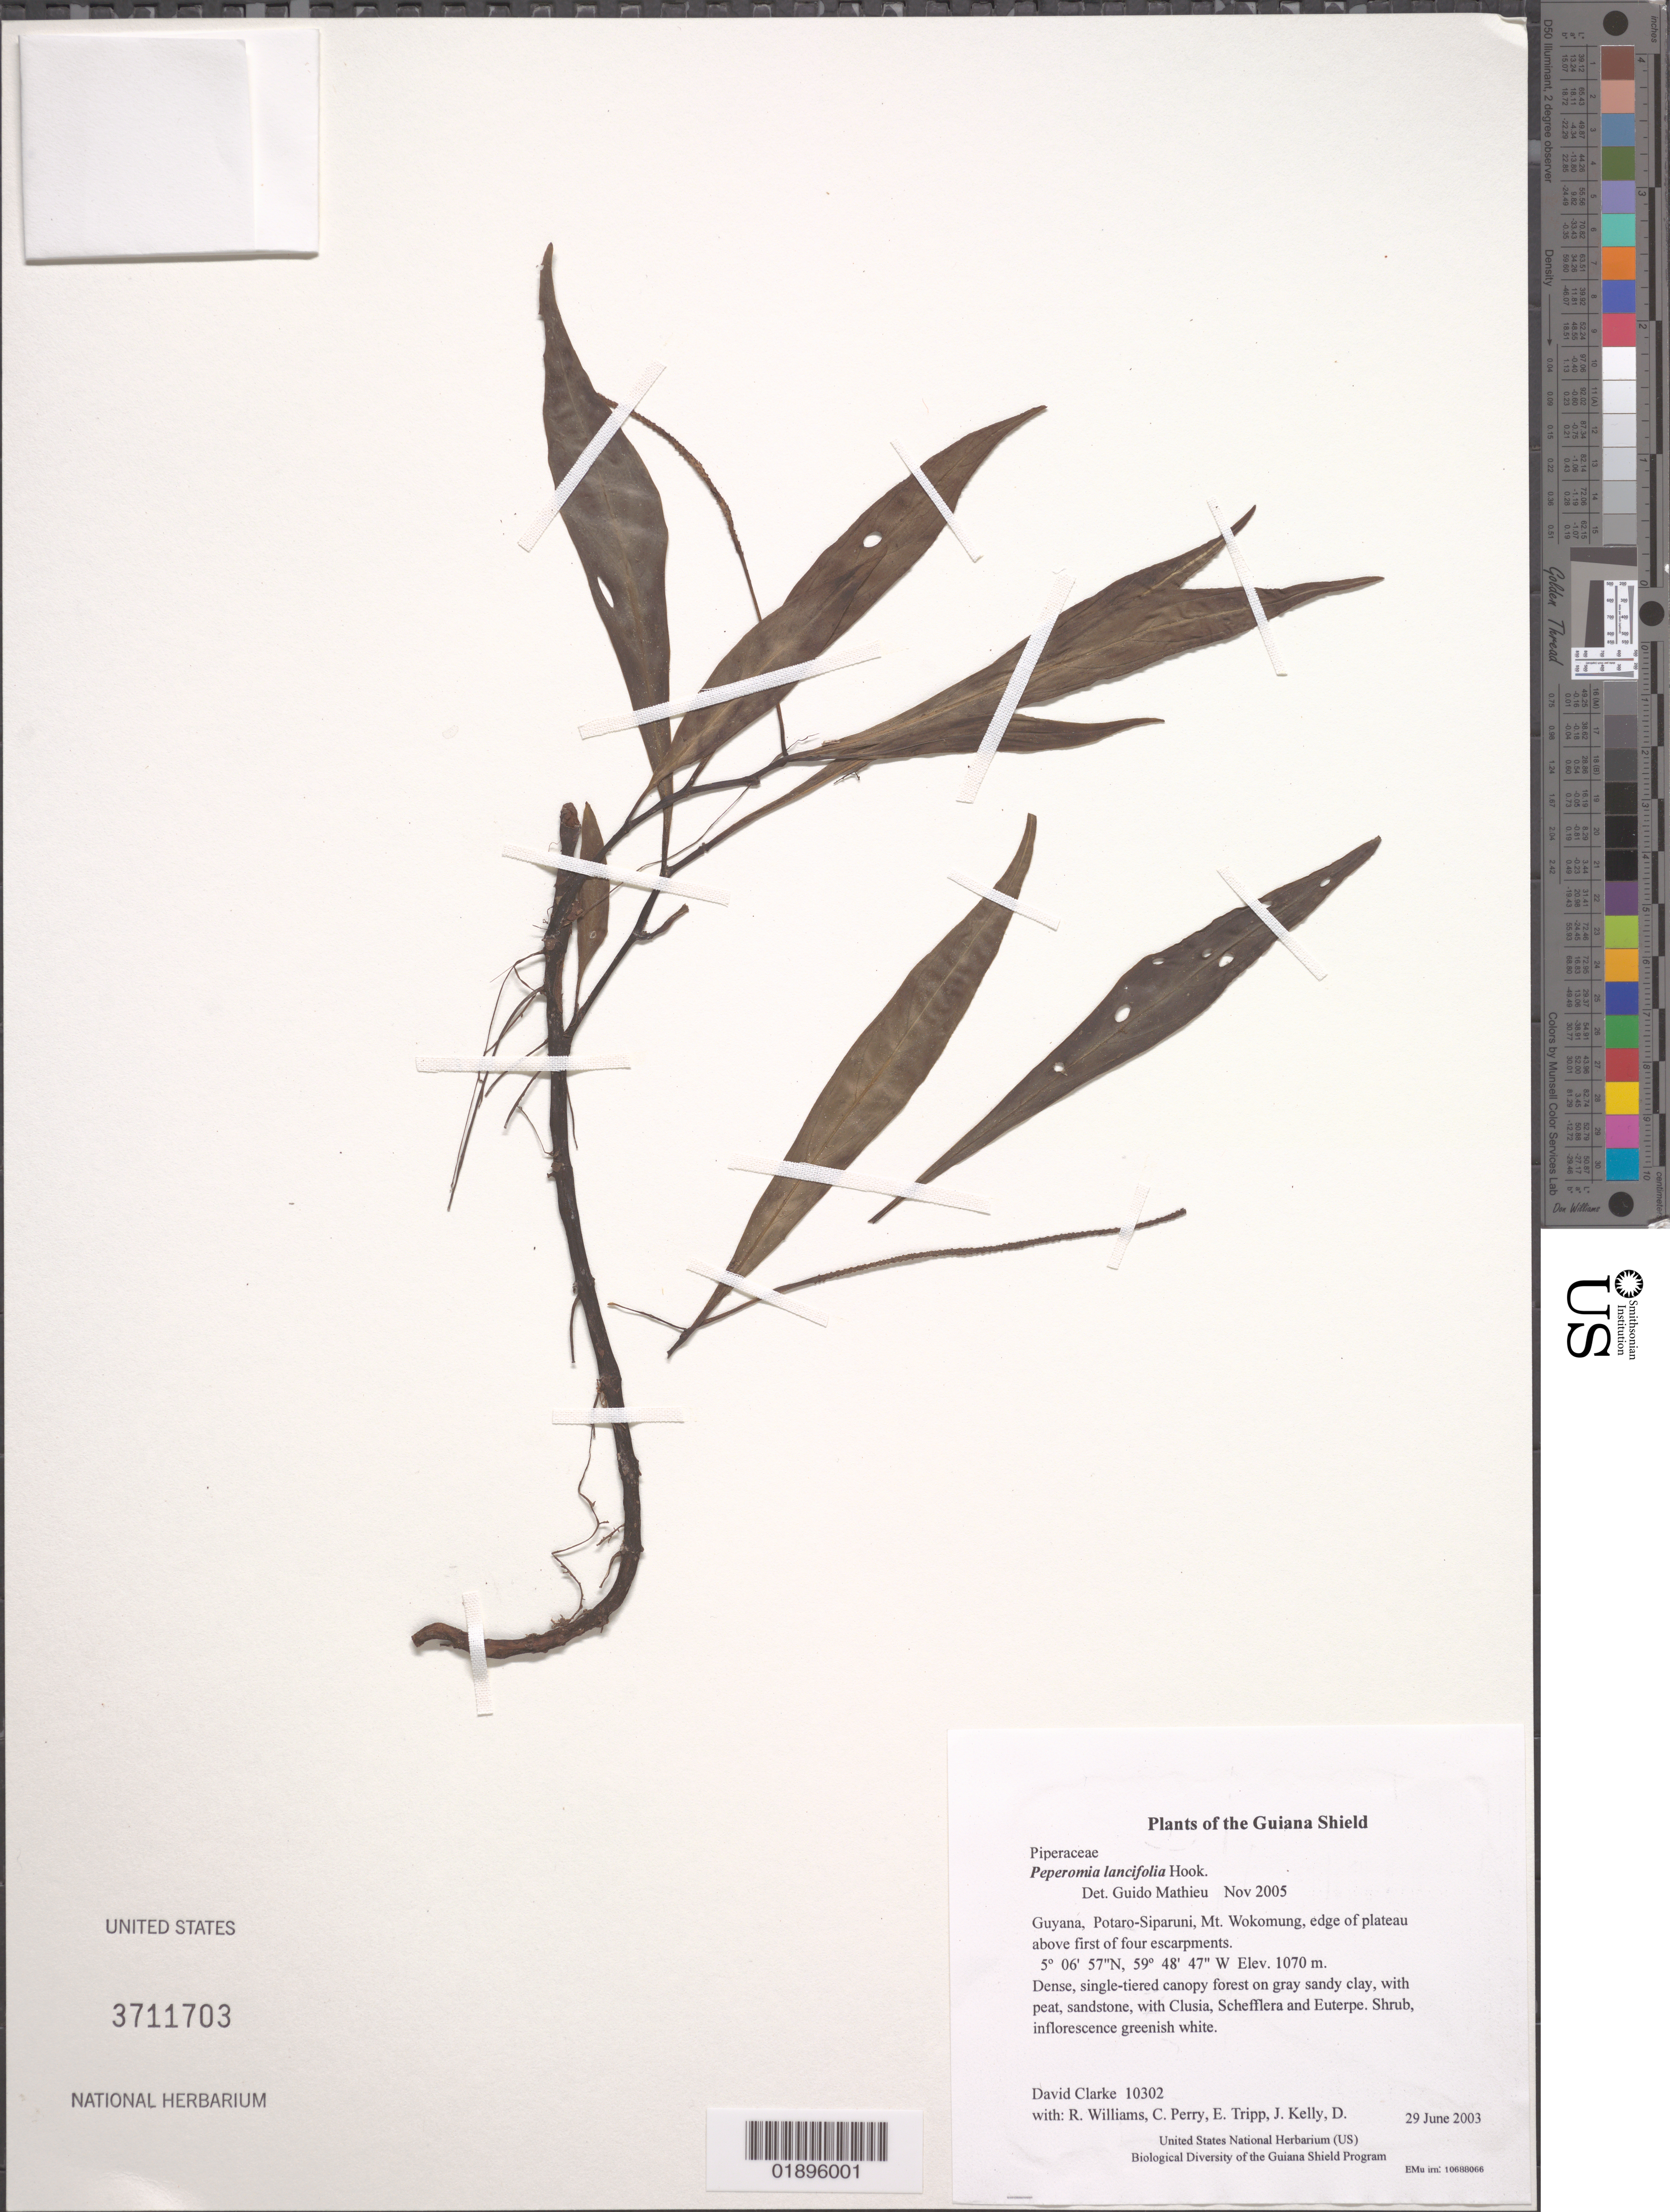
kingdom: Plantae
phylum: Tracheophyta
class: Magnoliopsida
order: Piperales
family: Piperaceae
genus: Peperomia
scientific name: Peperomia lancifolia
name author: Hook.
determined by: Mathieu, Guido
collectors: H. D. Clarke, R. Williams, C. Perry, E. Tripp, J. Kelly, D. Gittens & S. R. Stern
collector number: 10302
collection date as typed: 29 June 2003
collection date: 2003-06-29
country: Guyana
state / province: Potaro-Siparuni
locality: Mt. Wokomung, edge of plateau above first of four escarpments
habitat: Dense, single-tiered canopy forest on gray sandy clay, with peat, sandstone, with Clusia, Schefflera and Euterpe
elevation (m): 1070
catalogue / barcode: US 3711703